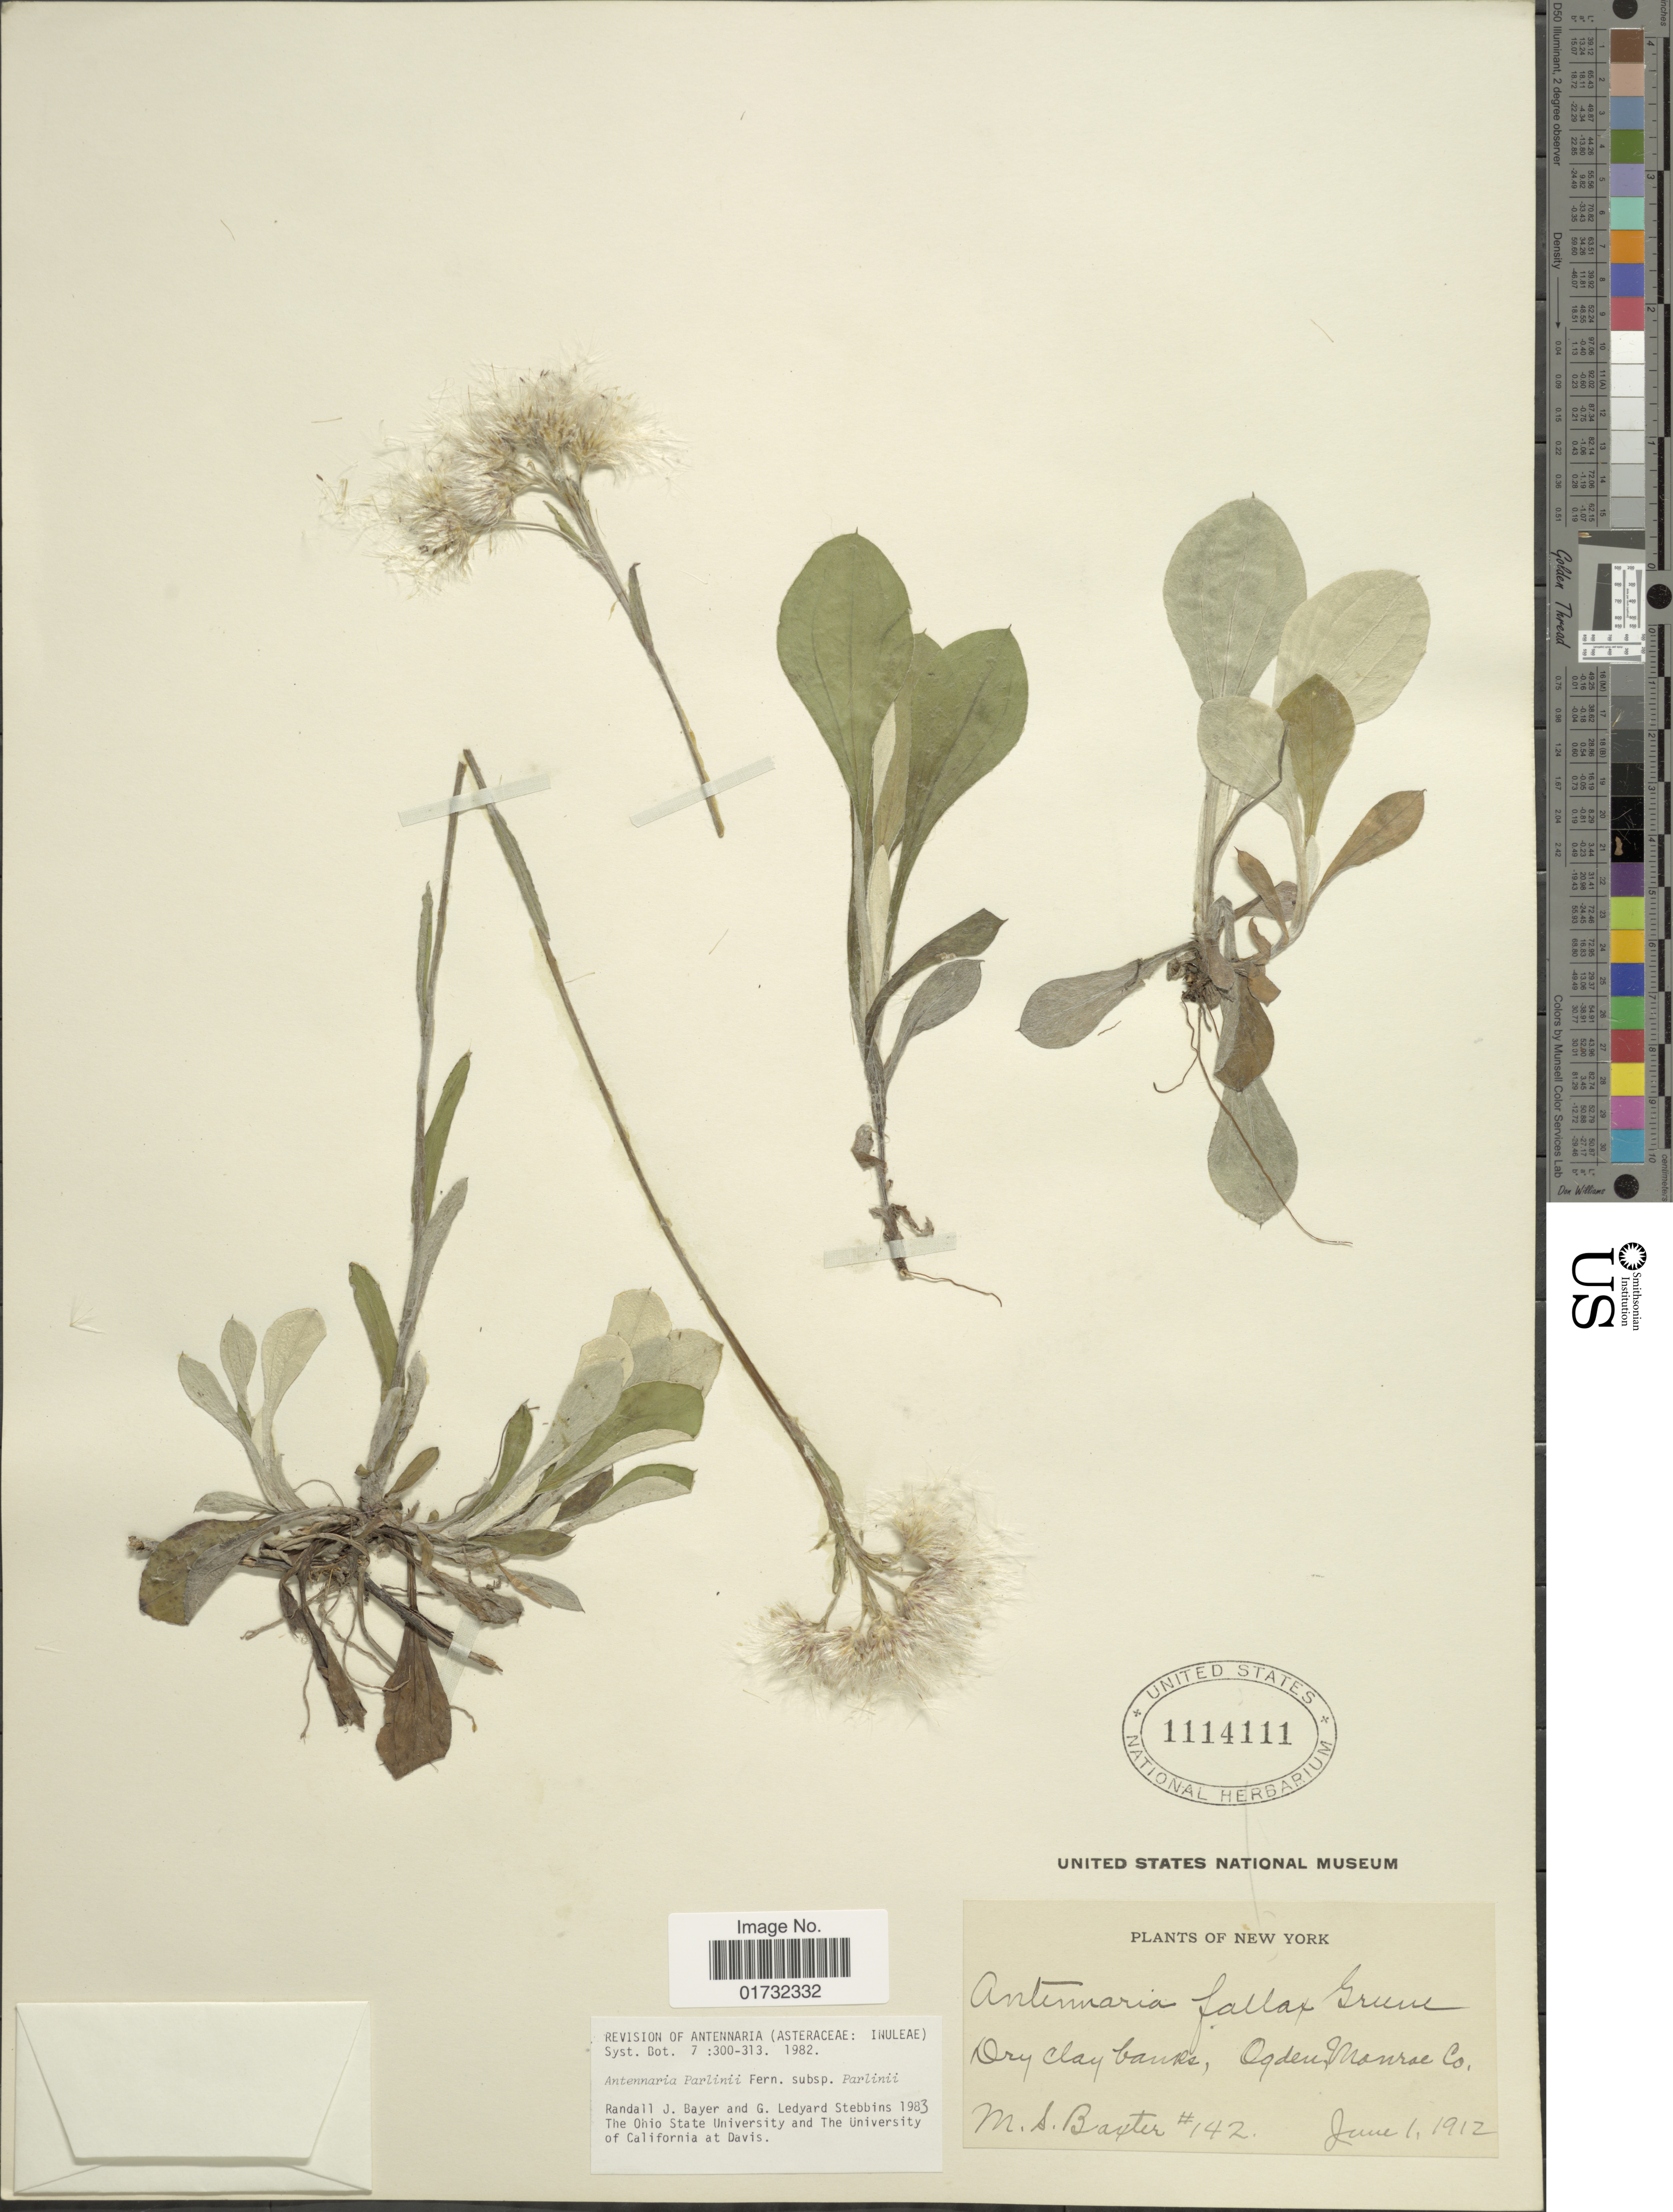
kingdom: Plantae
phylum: Tracheophyta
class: Magnoliopsida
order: Asterales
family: Asteraceae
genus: Antennaria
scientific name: Antennaria parlinii subsp. parlinii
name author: Fernald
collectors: M. Baxter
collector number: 142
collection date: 1912-06-01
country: United States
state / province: New York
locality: Ogden, Monroe Co.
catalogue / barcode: US 1114111